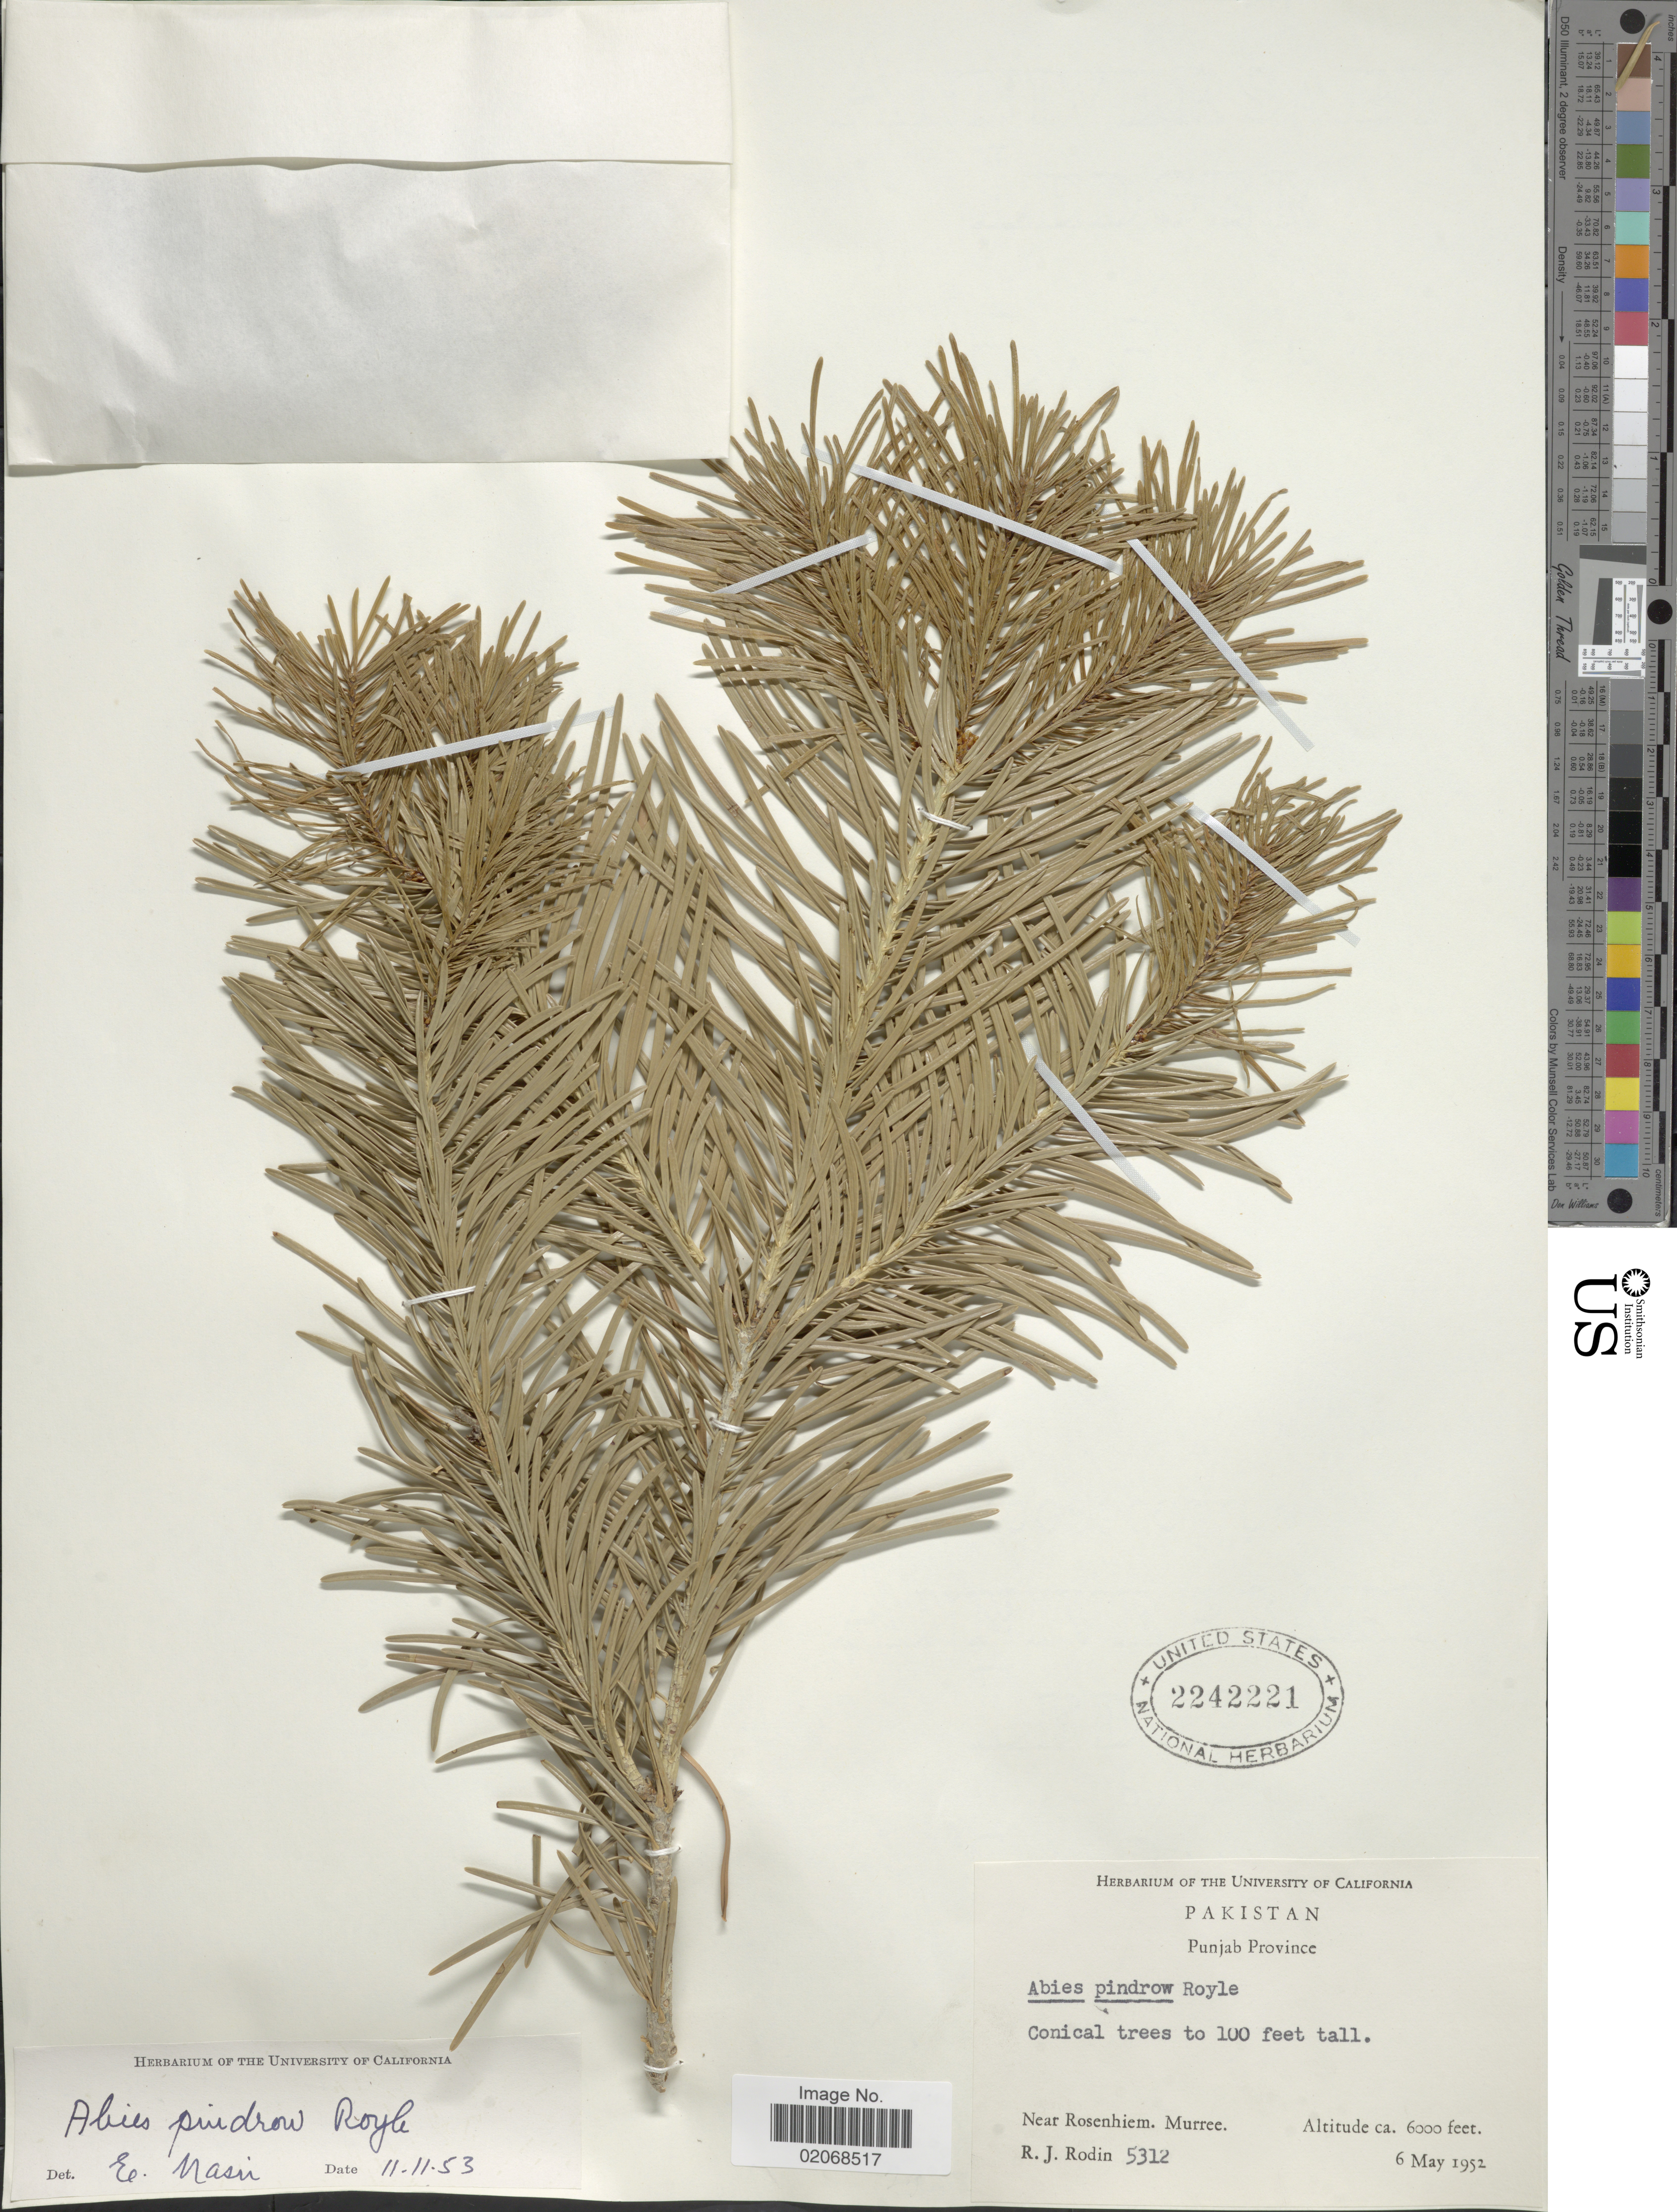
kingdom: Plantae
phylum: Tracheophyta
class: Pinopsida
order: Pinales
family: Pinaceae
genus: Abies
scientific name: Abies pindrow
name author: (Royle ex DC.) Royle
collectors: R. J. Rodin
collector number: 5312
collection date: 1952-05-06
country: Pakistan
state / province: Punjab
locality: Near Rosenhiem, Murree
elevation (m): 1829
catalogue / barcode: US 2242221